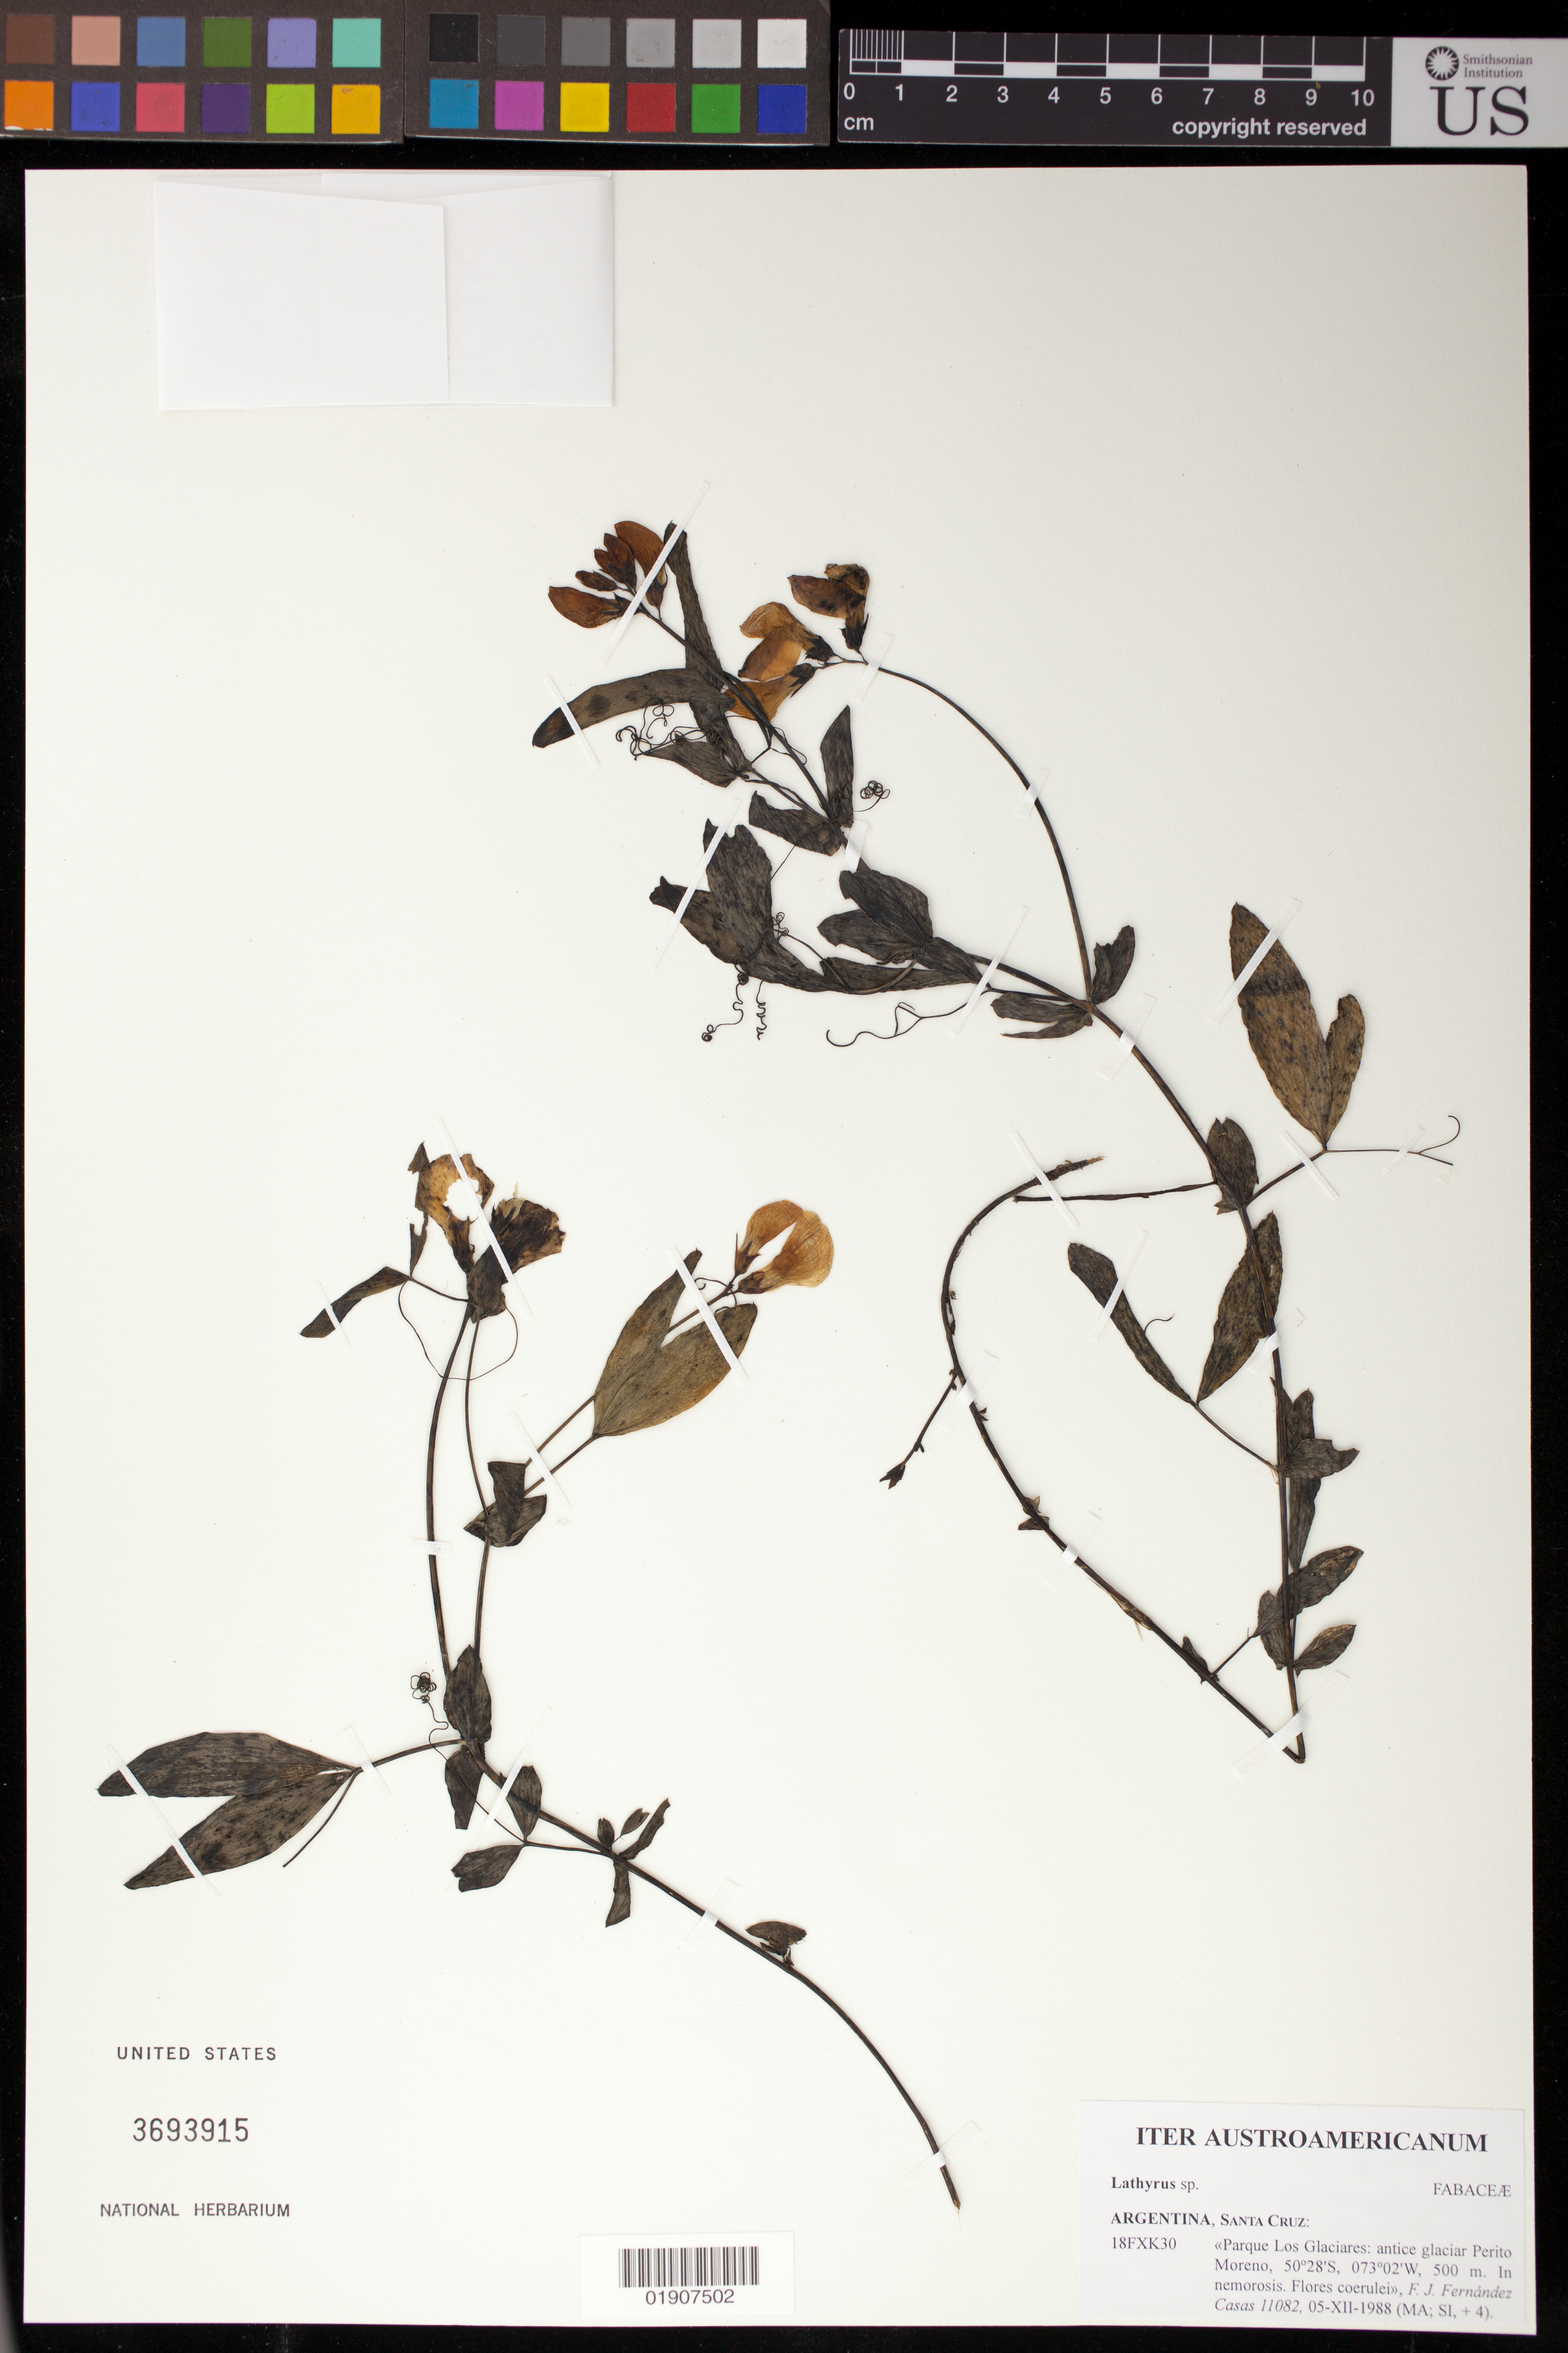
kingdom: Plantae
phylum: Tracheophyta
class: Magnoliopsida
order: Fabales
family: Fabaceae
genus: Lathyrus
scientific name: Lathyrus sp.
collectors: F. J. Fernández Casas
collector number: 11082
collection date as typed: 05-XII-1988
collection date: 1988-12-05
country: Argentina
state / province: Santa Cruz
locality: Parque Los Glaciares: antice glaciar Perito Moreno.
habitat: In nemorosis.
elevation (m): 500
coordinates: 50 28 S, 73 02 W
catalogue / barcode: US 3693915